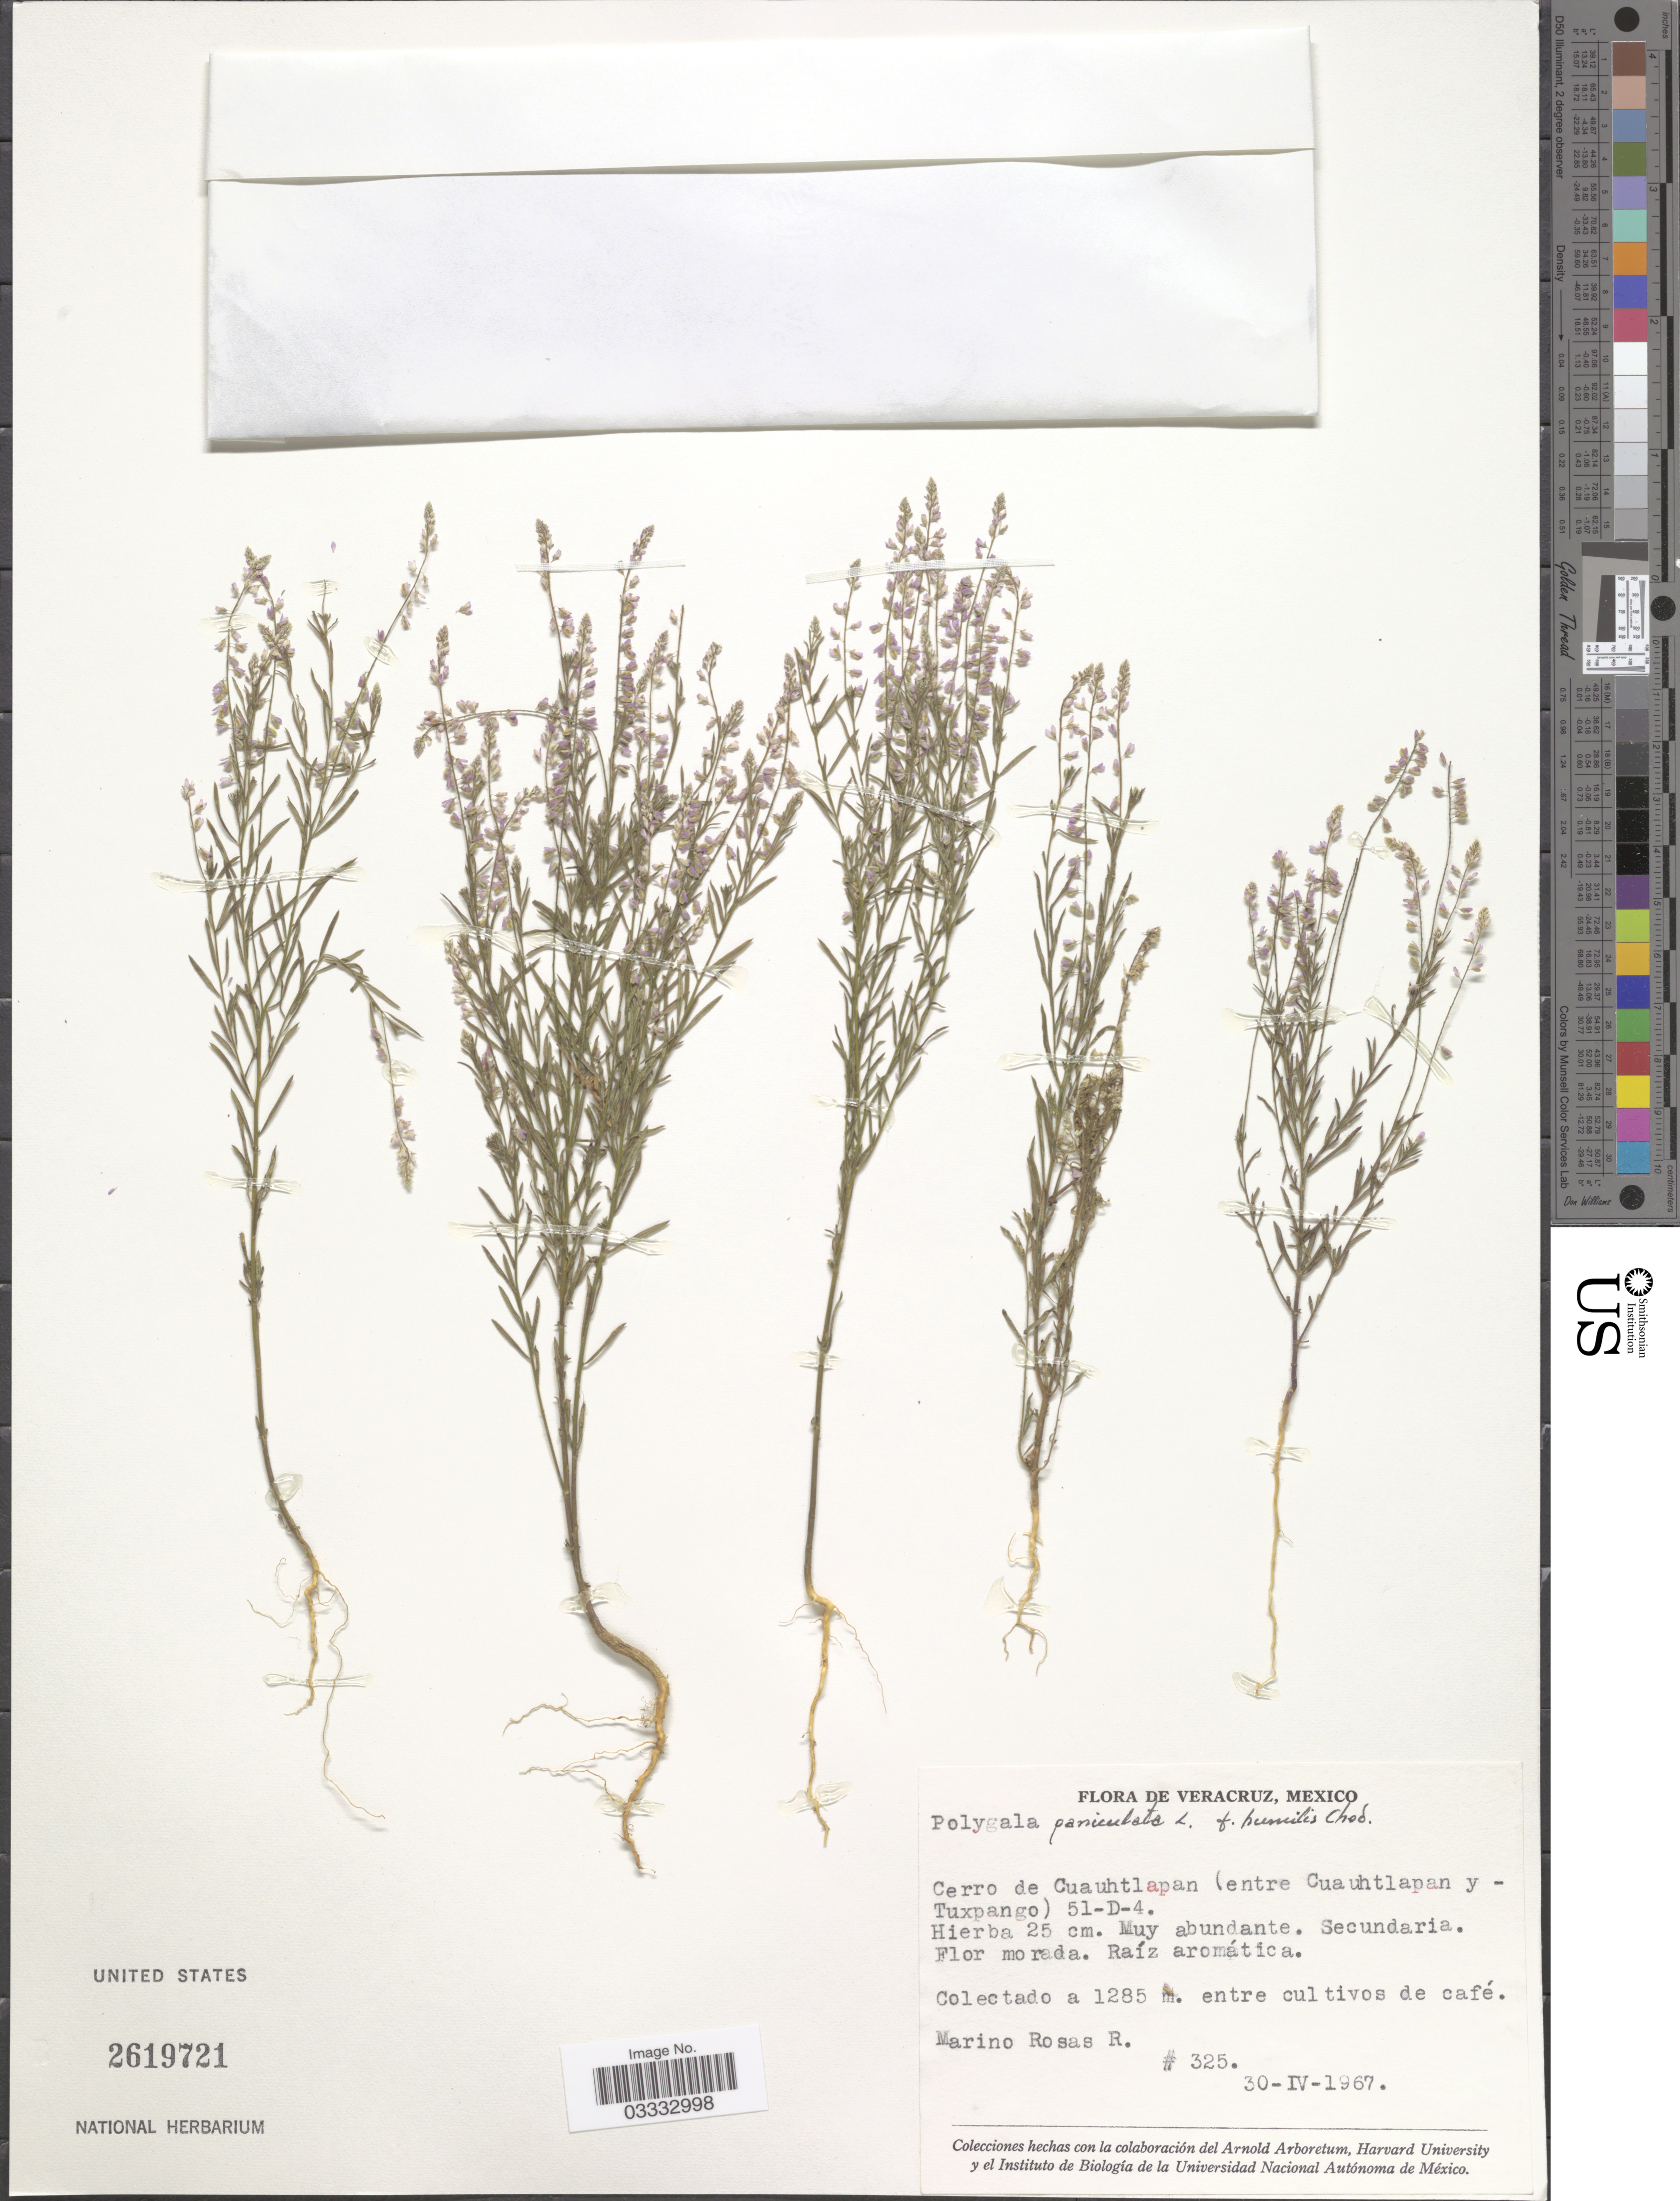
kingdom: Plantae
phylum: Tracheophyta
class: Magnoliopsida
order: Fabales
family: Polygalaceae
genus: Polygala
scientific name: Polygala paniculata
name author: L.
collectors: M. Rosas R.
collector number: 325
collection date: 1967-04-30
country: Mexico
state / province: Veracruz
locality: Veracruz. Cerro de Cuauhtlapan (entre Cuauhtlapan y - Tuxpango) 51-D-4.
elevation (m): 1285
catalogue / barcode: US 2619721